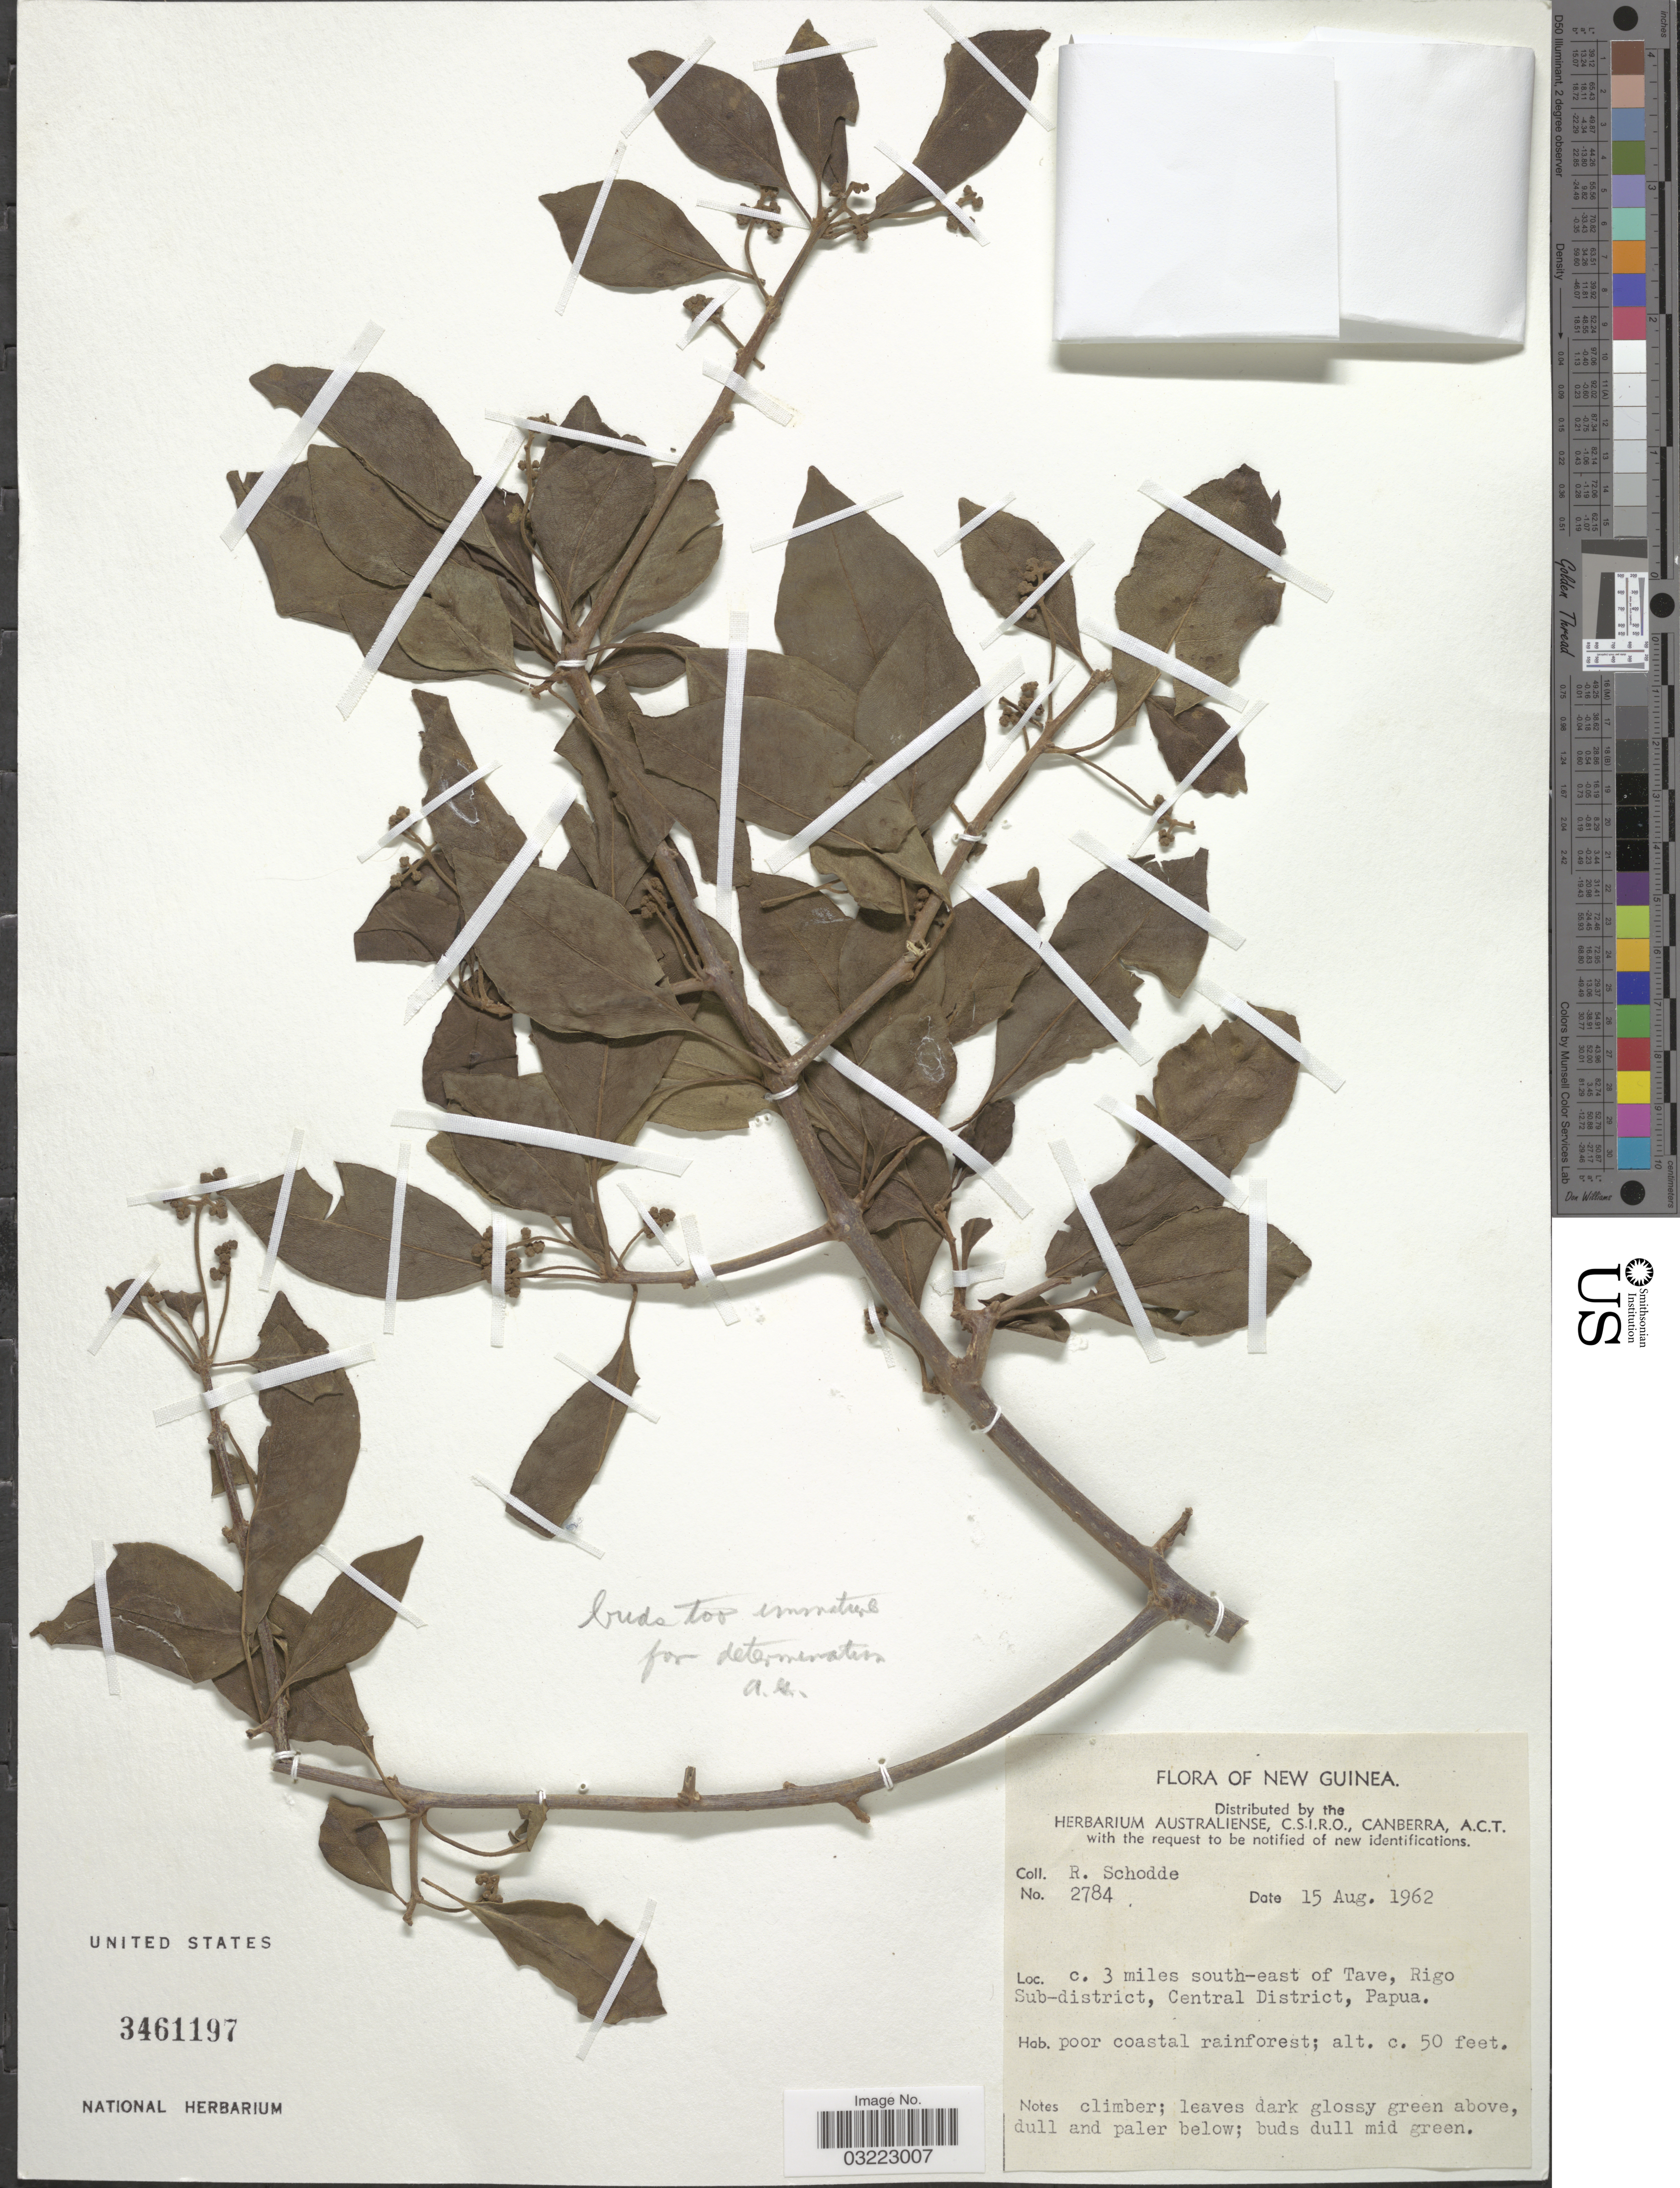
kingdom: Plantae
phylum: Tracheophyta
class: Magnoliopsida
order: Caryophyllales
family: Nyctaginaceae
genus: Pisonia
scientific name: Pisonia aculeata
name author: L.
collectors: R. Schodde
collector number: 2784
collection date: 1962-08-15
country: Papua New Guinea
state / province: Central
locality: New Guinea. C. 3 miles south-east of Tave, Rigo Sub-district, Central District, Papua.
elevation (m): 15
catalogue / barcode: US 3461197